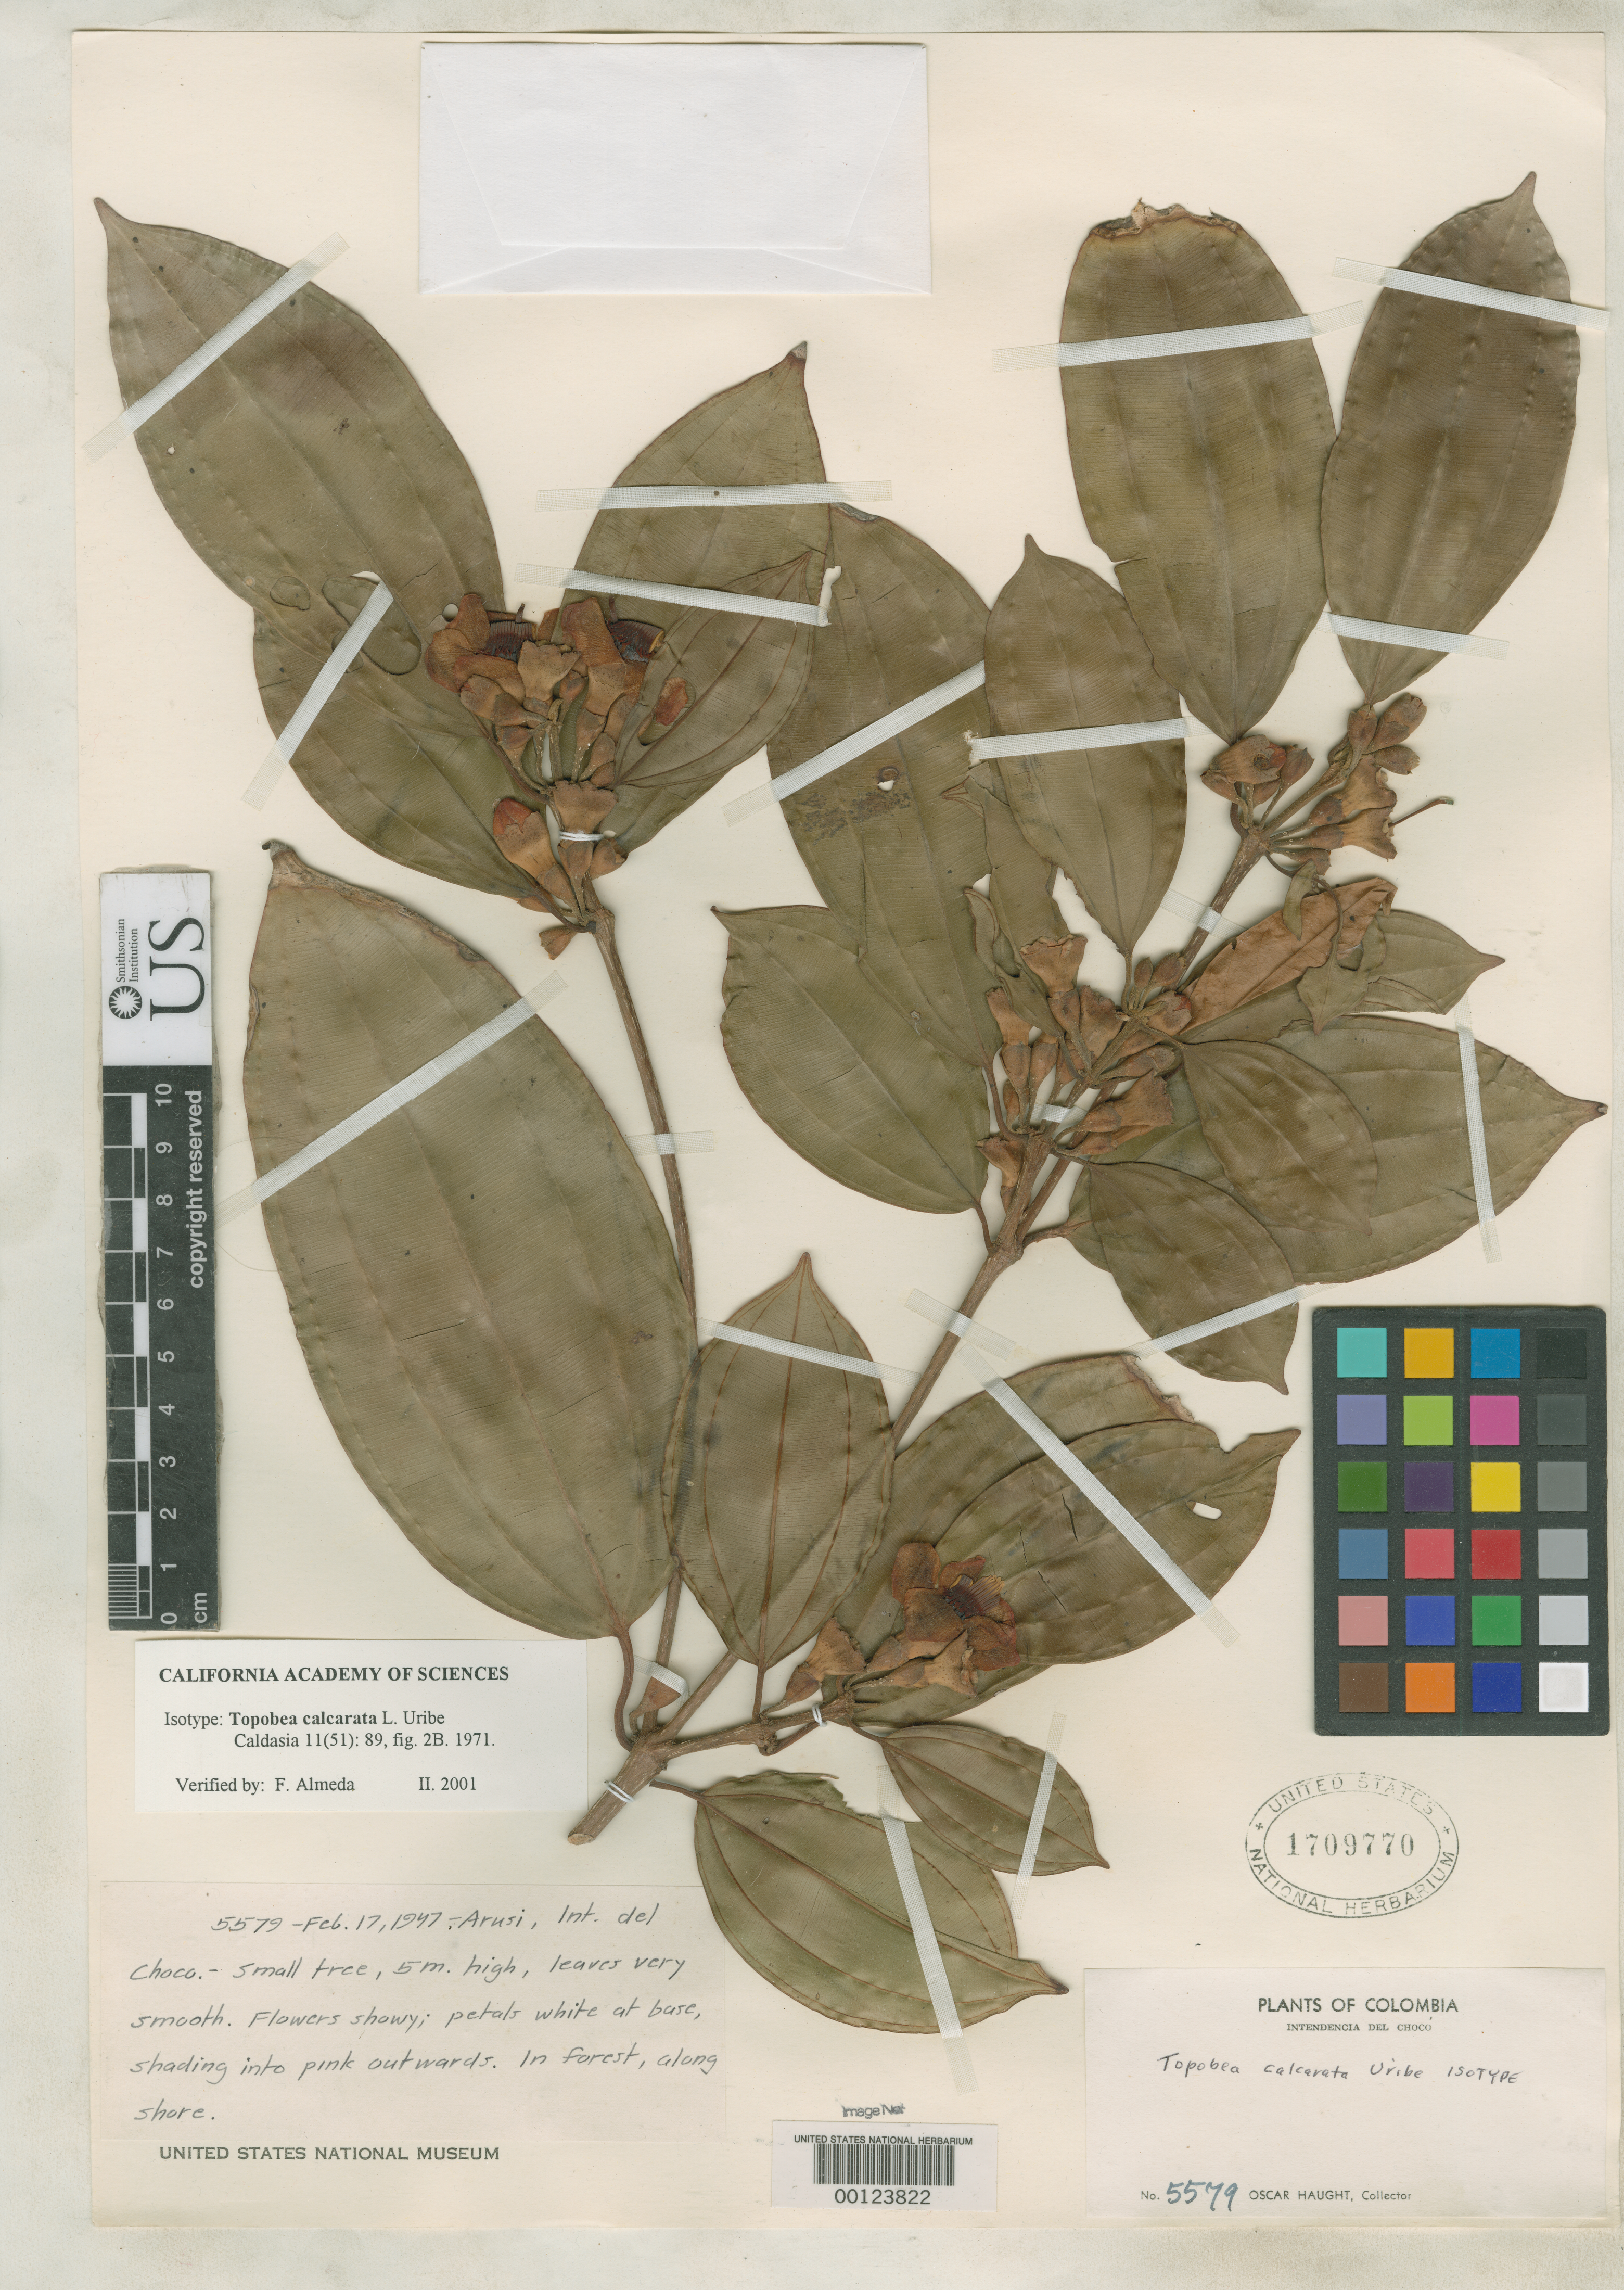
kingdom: Plantae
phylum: Tracheophyta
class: Magnoliopsida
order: Myrtales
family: Melastomataceae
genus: Topobea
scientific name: Topobea calcarata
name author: L. Uribe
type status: Isotype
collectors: O. L. Haught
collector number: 5579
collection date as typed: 17 Feb 1947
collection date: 1947-02-17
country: Colombia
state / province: Chocó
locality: Arusi, "in forest, along shore".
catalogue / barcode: US 1709770